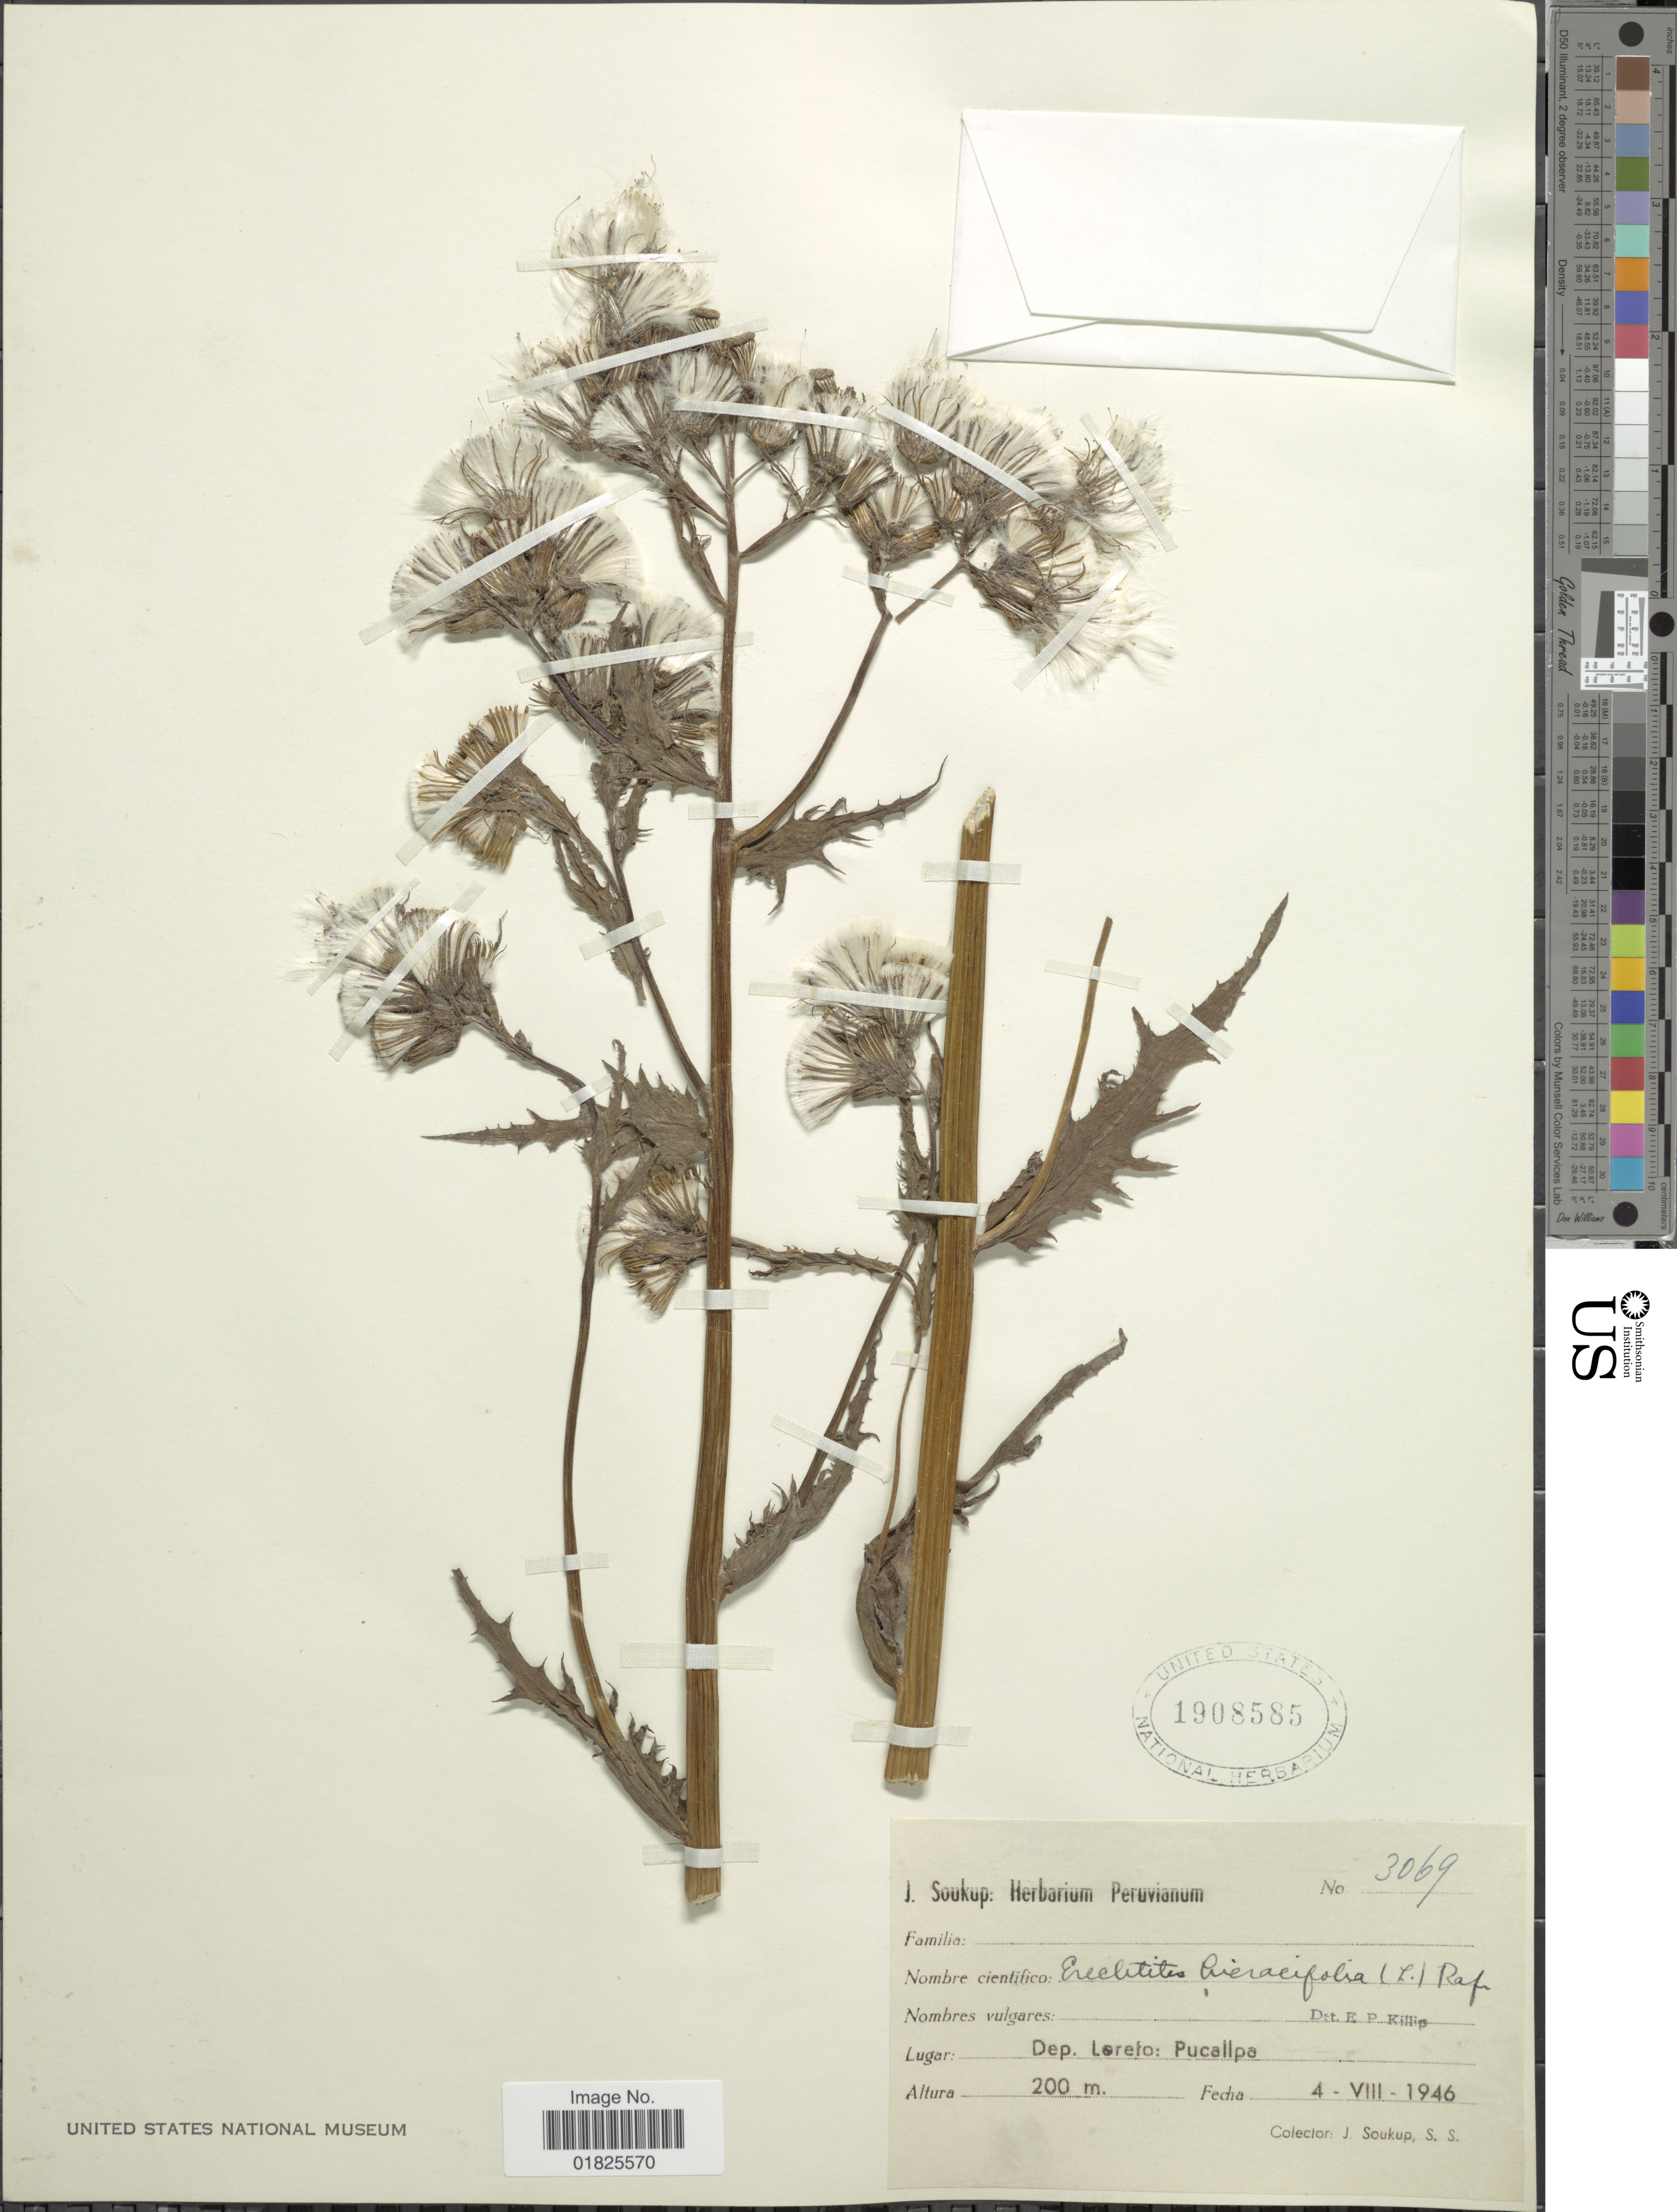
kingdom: Plantae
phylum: Tracheophyta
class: Magnoliopsida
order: Asterales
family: Asteraceae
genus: Erechtites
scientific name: Erechtites hieraciifolius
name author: (L.) Raf. ex DC.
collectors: J. Soukop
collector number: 3069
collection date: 1946-08-04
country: Peru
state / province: Loreto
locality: Pucallpa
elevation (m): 200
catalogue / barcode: US 1908585